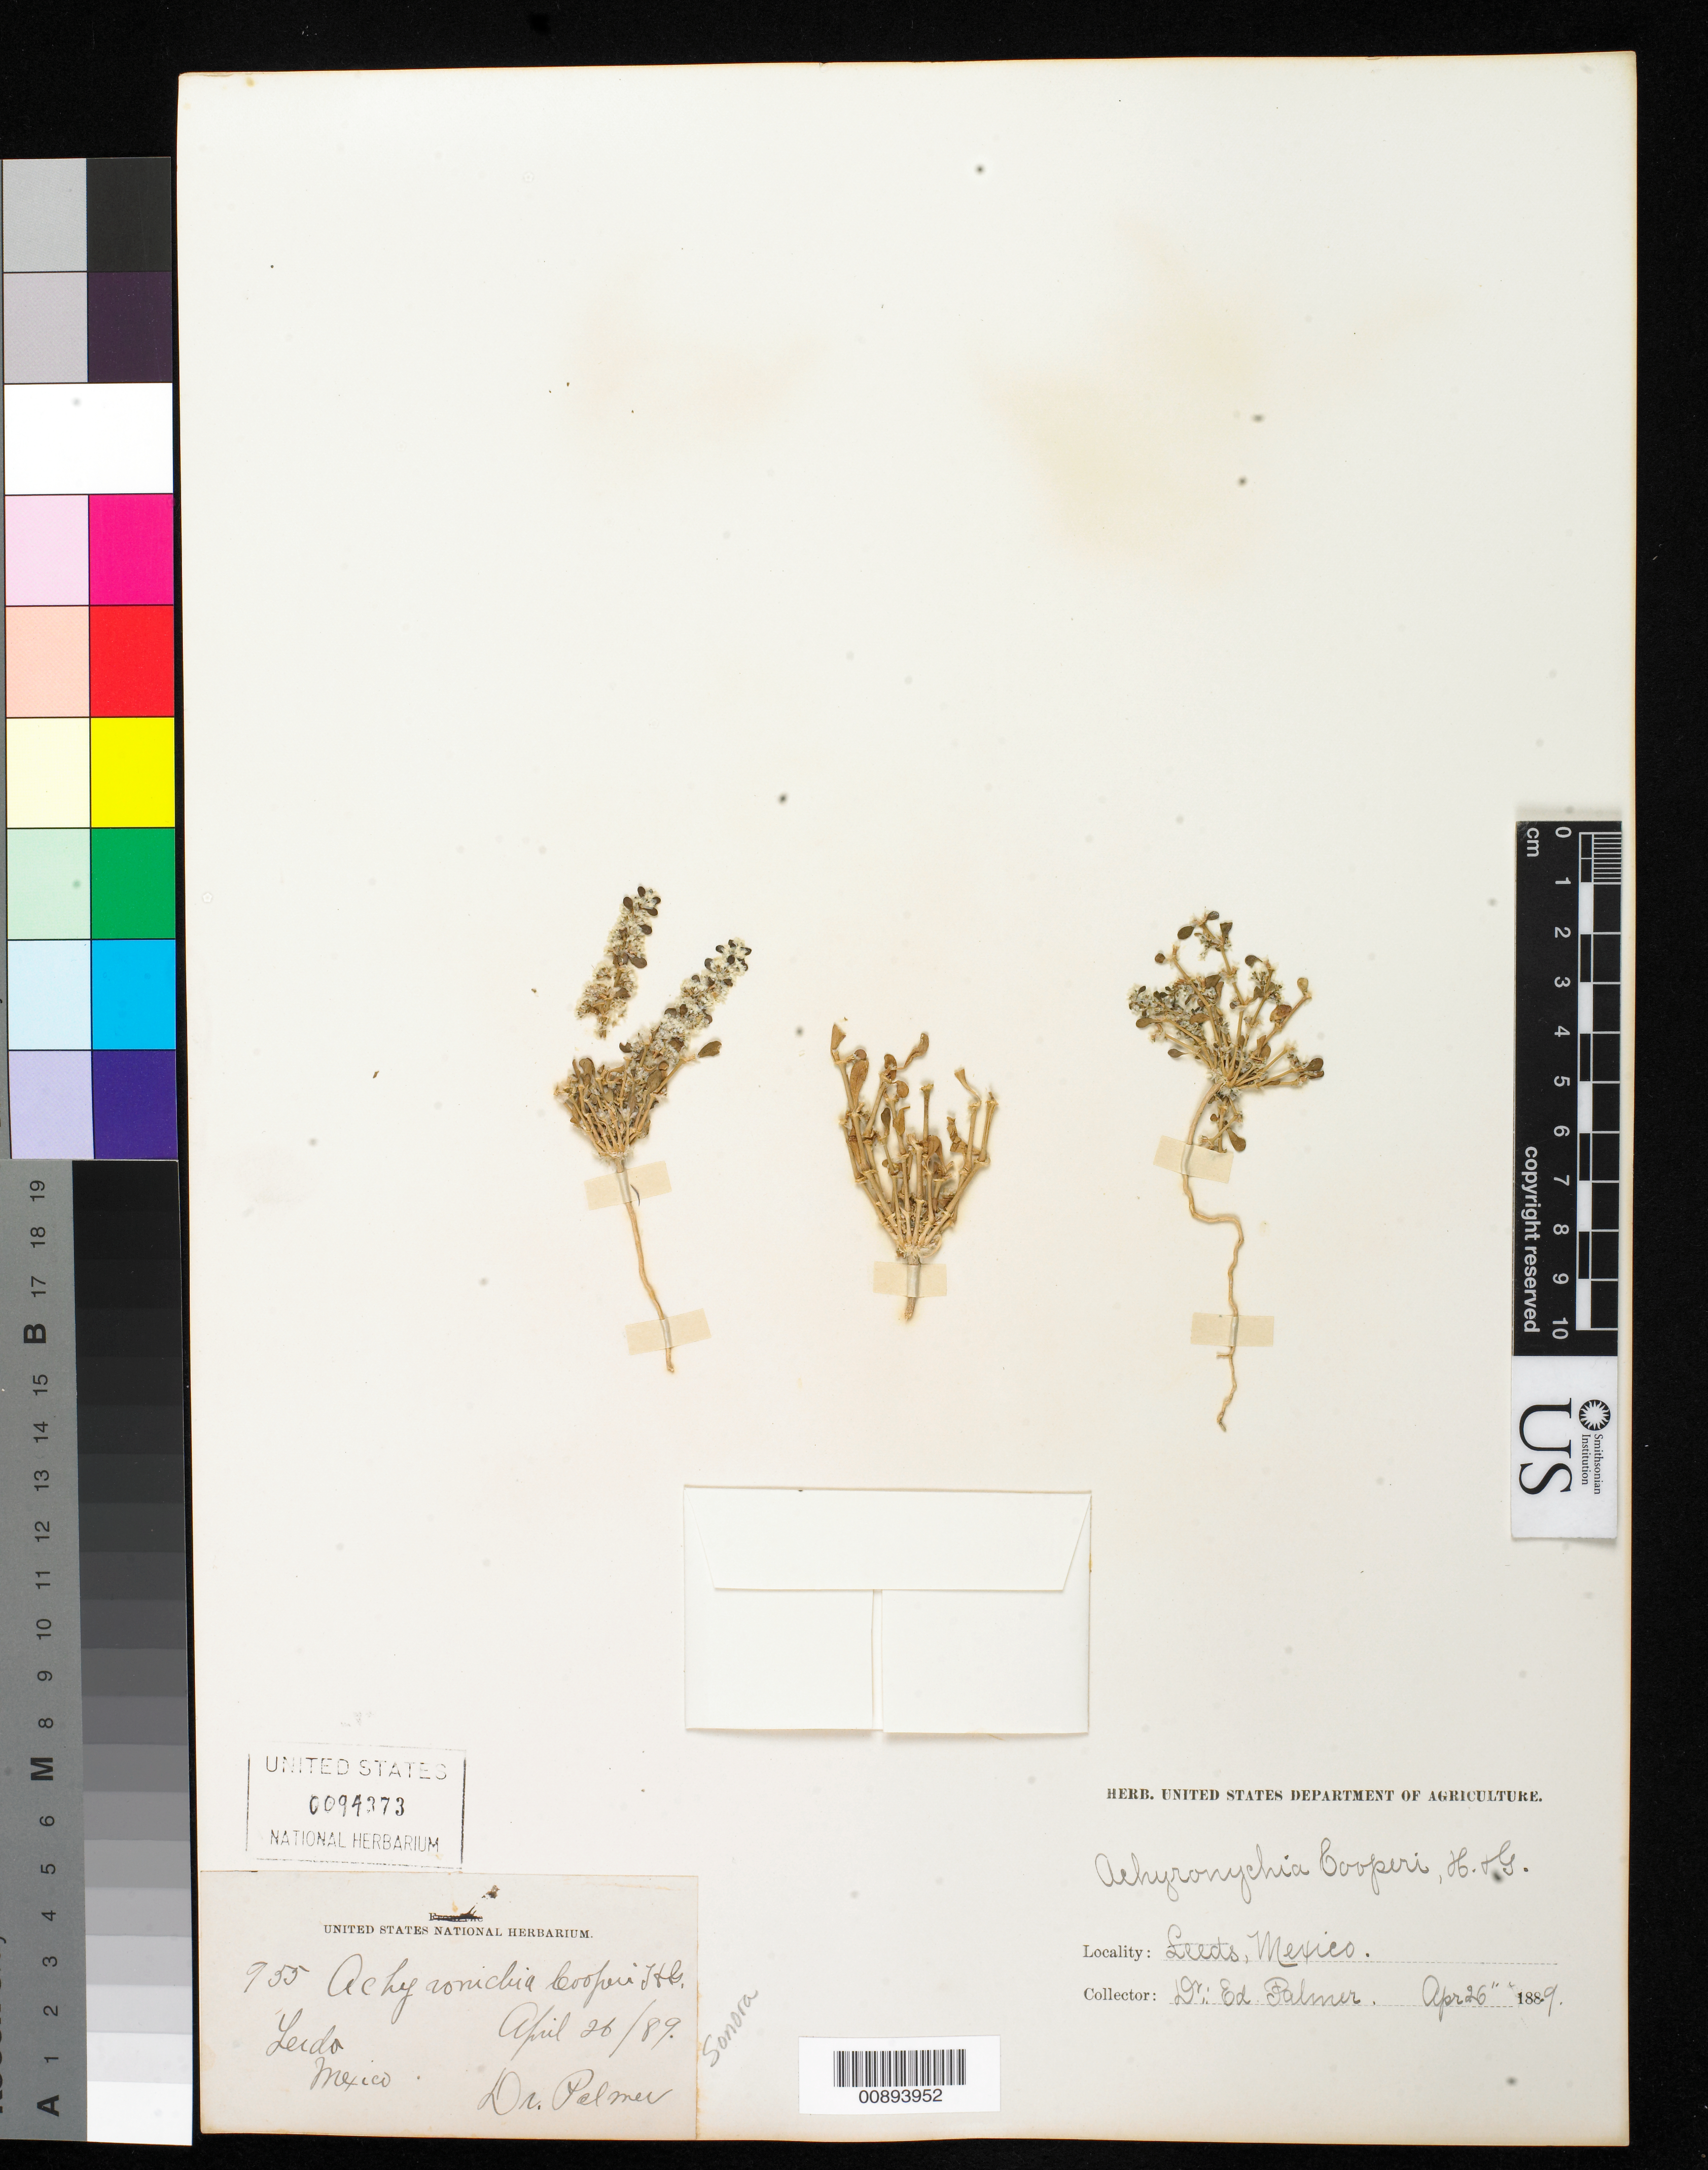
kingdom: Plantae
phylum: Tracheophyta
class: Magnoliopsida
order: Caryophyllales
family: Caryophyllaceae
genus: Achyronychia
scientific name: Achyronychia cooperi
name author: A. Gray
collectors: E. Palmer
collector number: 955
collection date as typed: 26 Apr 1889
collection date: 1889-04-26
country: Mexico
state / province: Sonora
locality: Lerdo, Sonora.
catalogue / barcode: US 94373